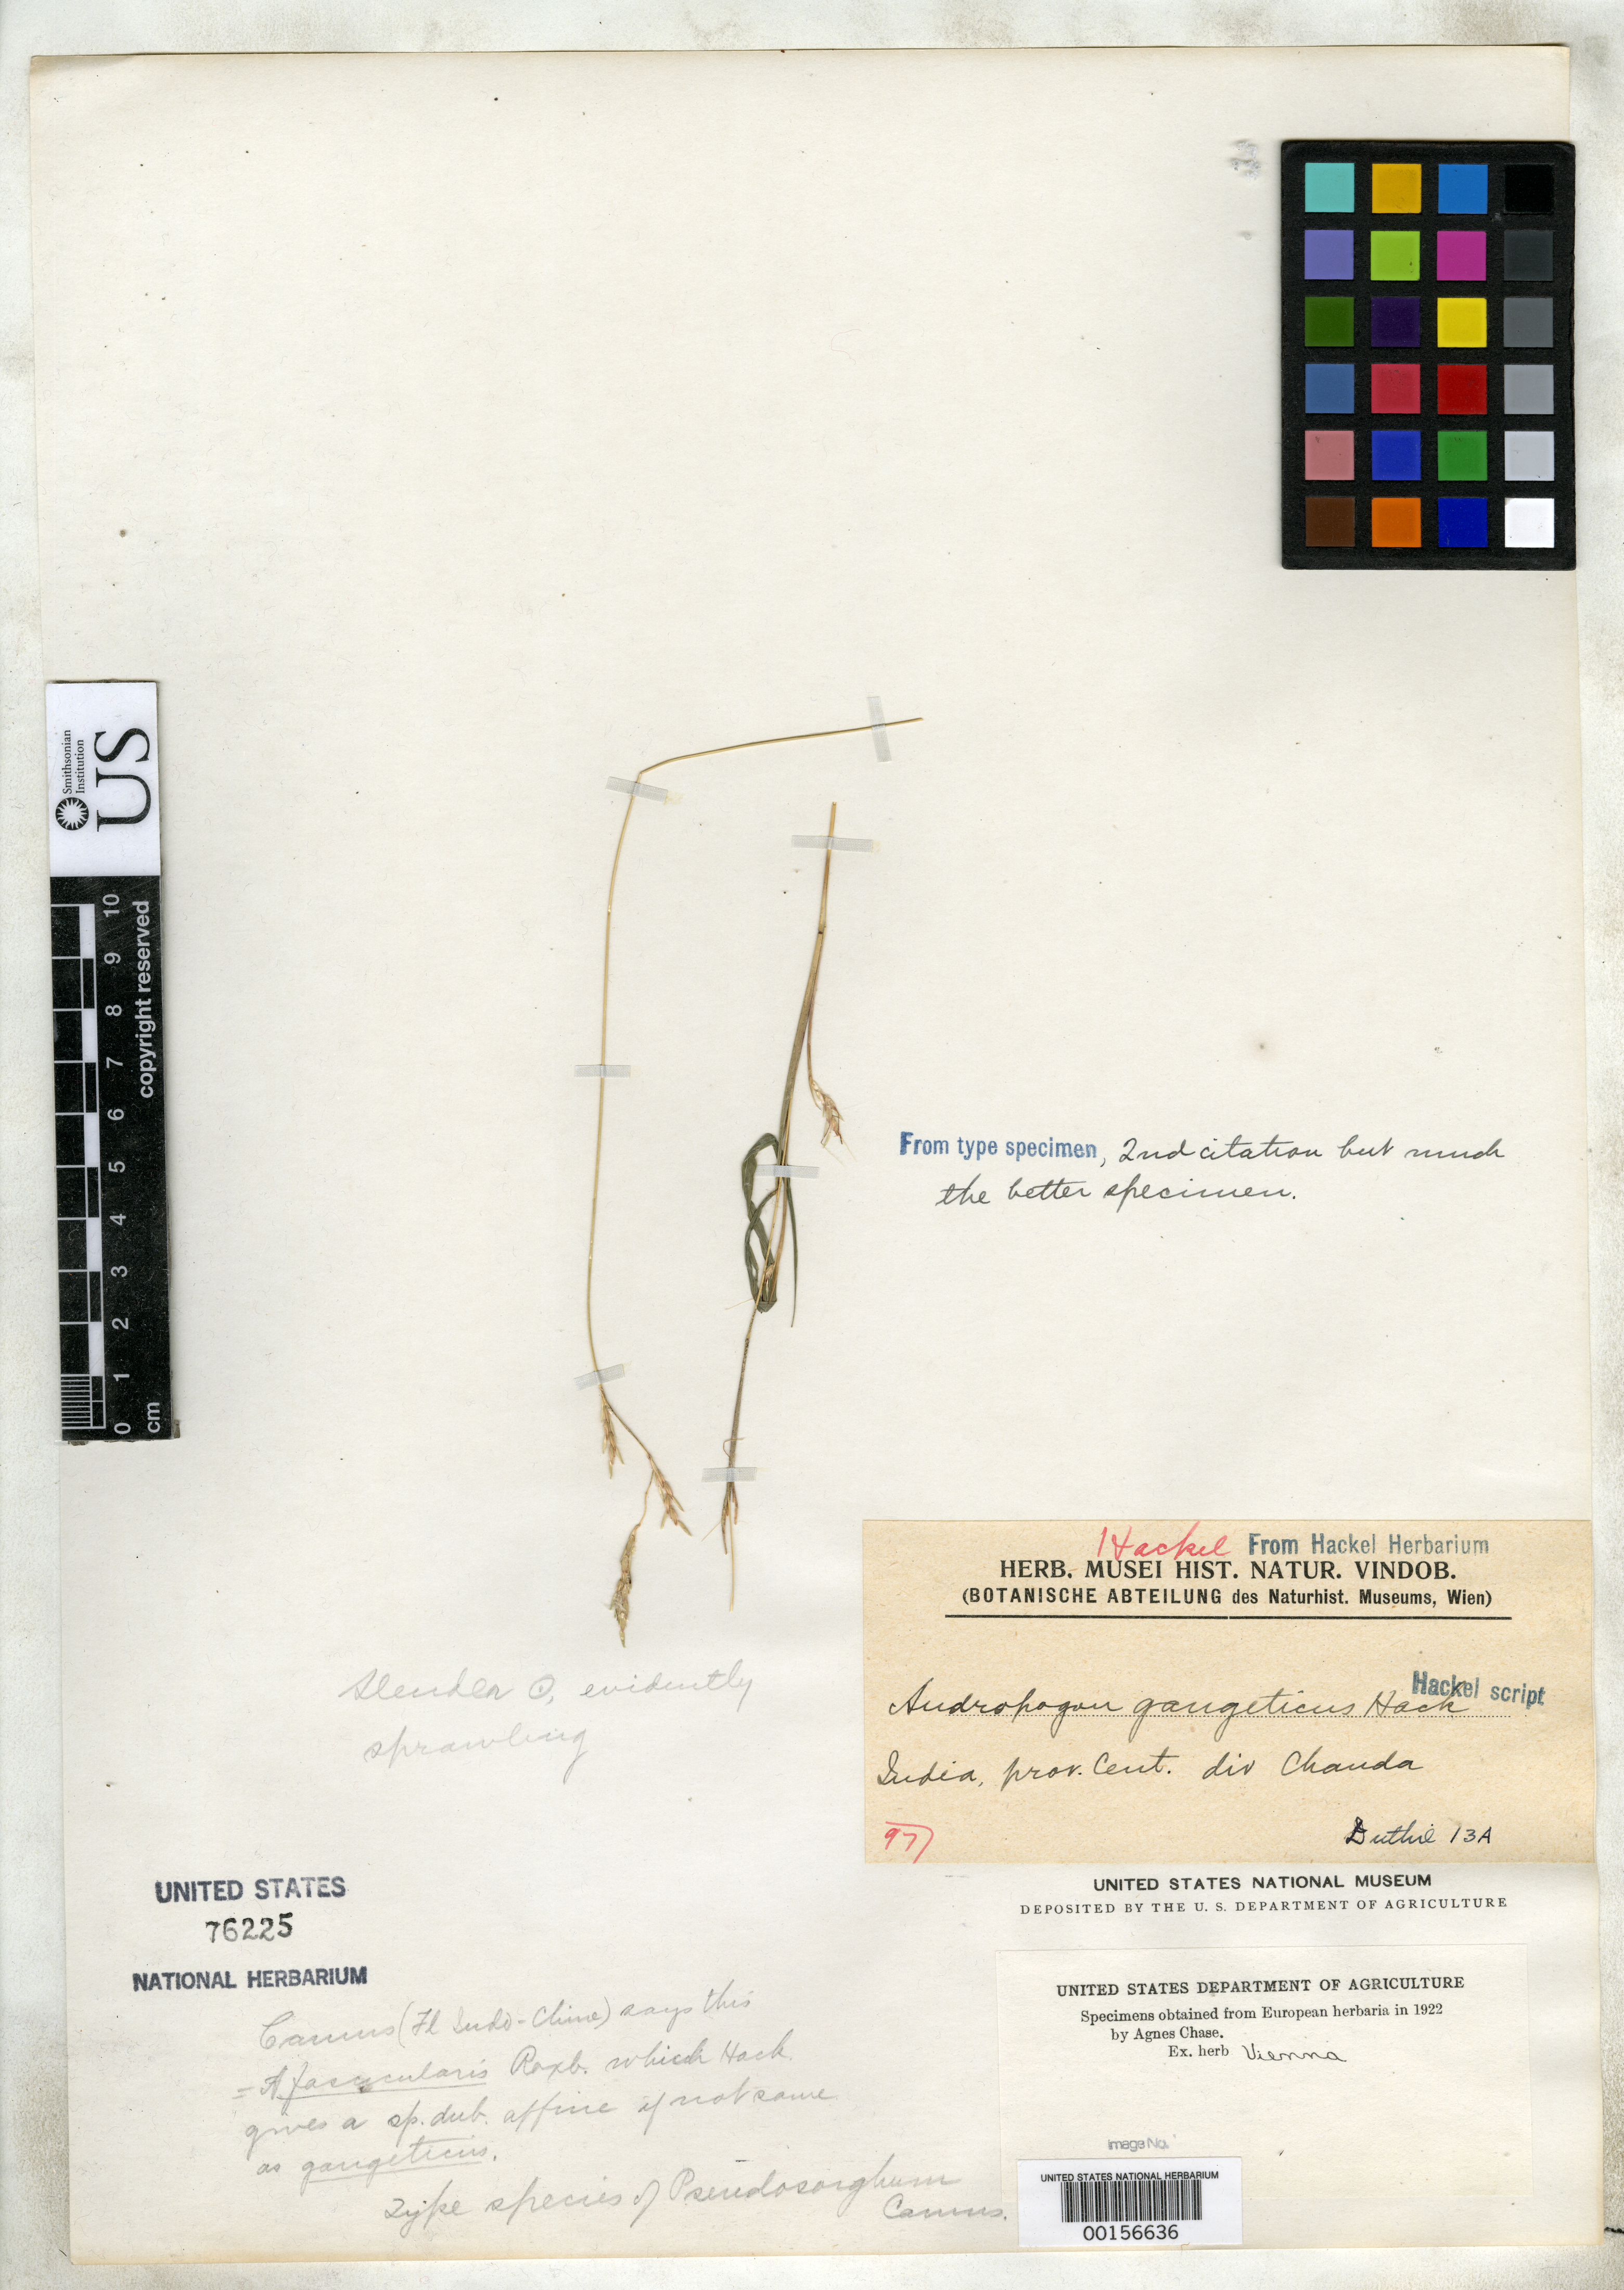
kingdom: Plantae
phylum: Tracheophyta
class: Liliopsida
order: Poales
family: Poaceae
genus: Andropogon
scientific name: Andropogon gangeticus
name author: Hack. in A. DC.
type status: Type Fragment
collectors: J. F. Duthie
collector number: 13a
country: India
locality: Div. Tschanda.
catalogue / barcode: US 76225